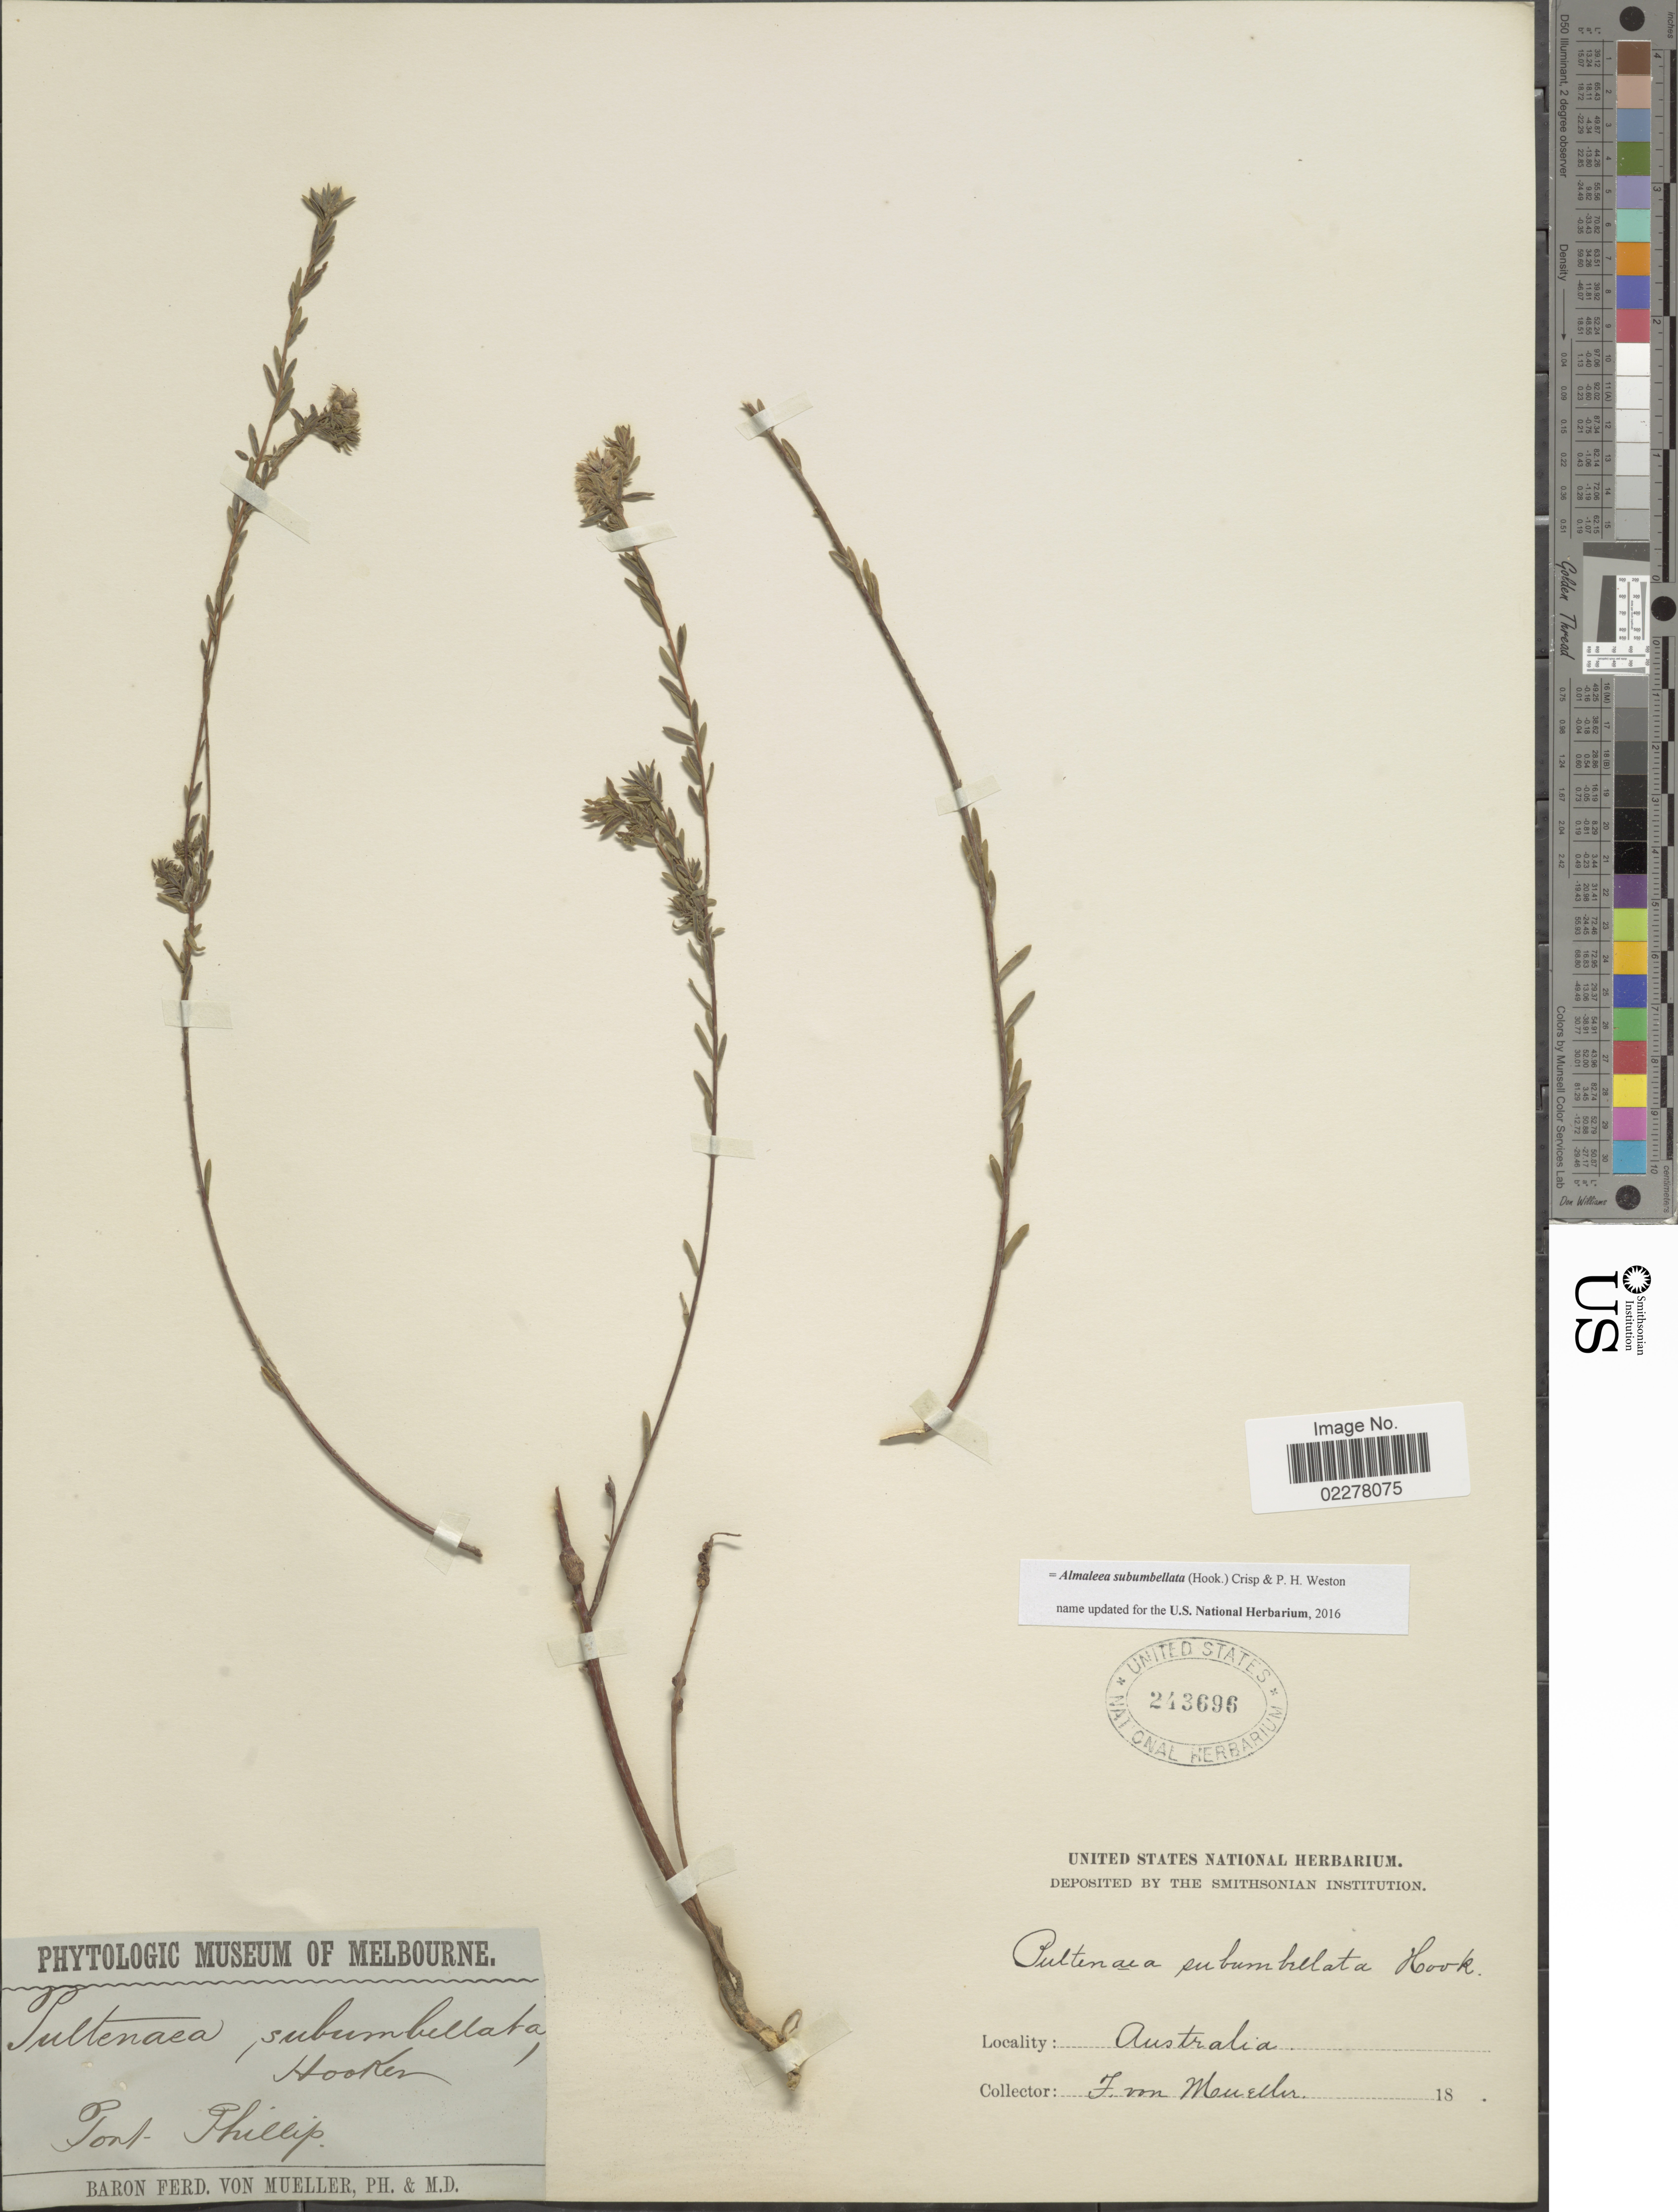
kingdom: Plantae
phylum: Tracheophyta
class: Magnoliopsida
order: Fabales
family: Fabaceae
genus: Almaleea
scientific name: Almaleea subumbellata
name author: (Hook.) Crisp & P.H.Weston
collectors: F. von Mueller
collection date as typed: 18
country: Australia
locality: Port Phillip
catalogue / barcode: US 243696